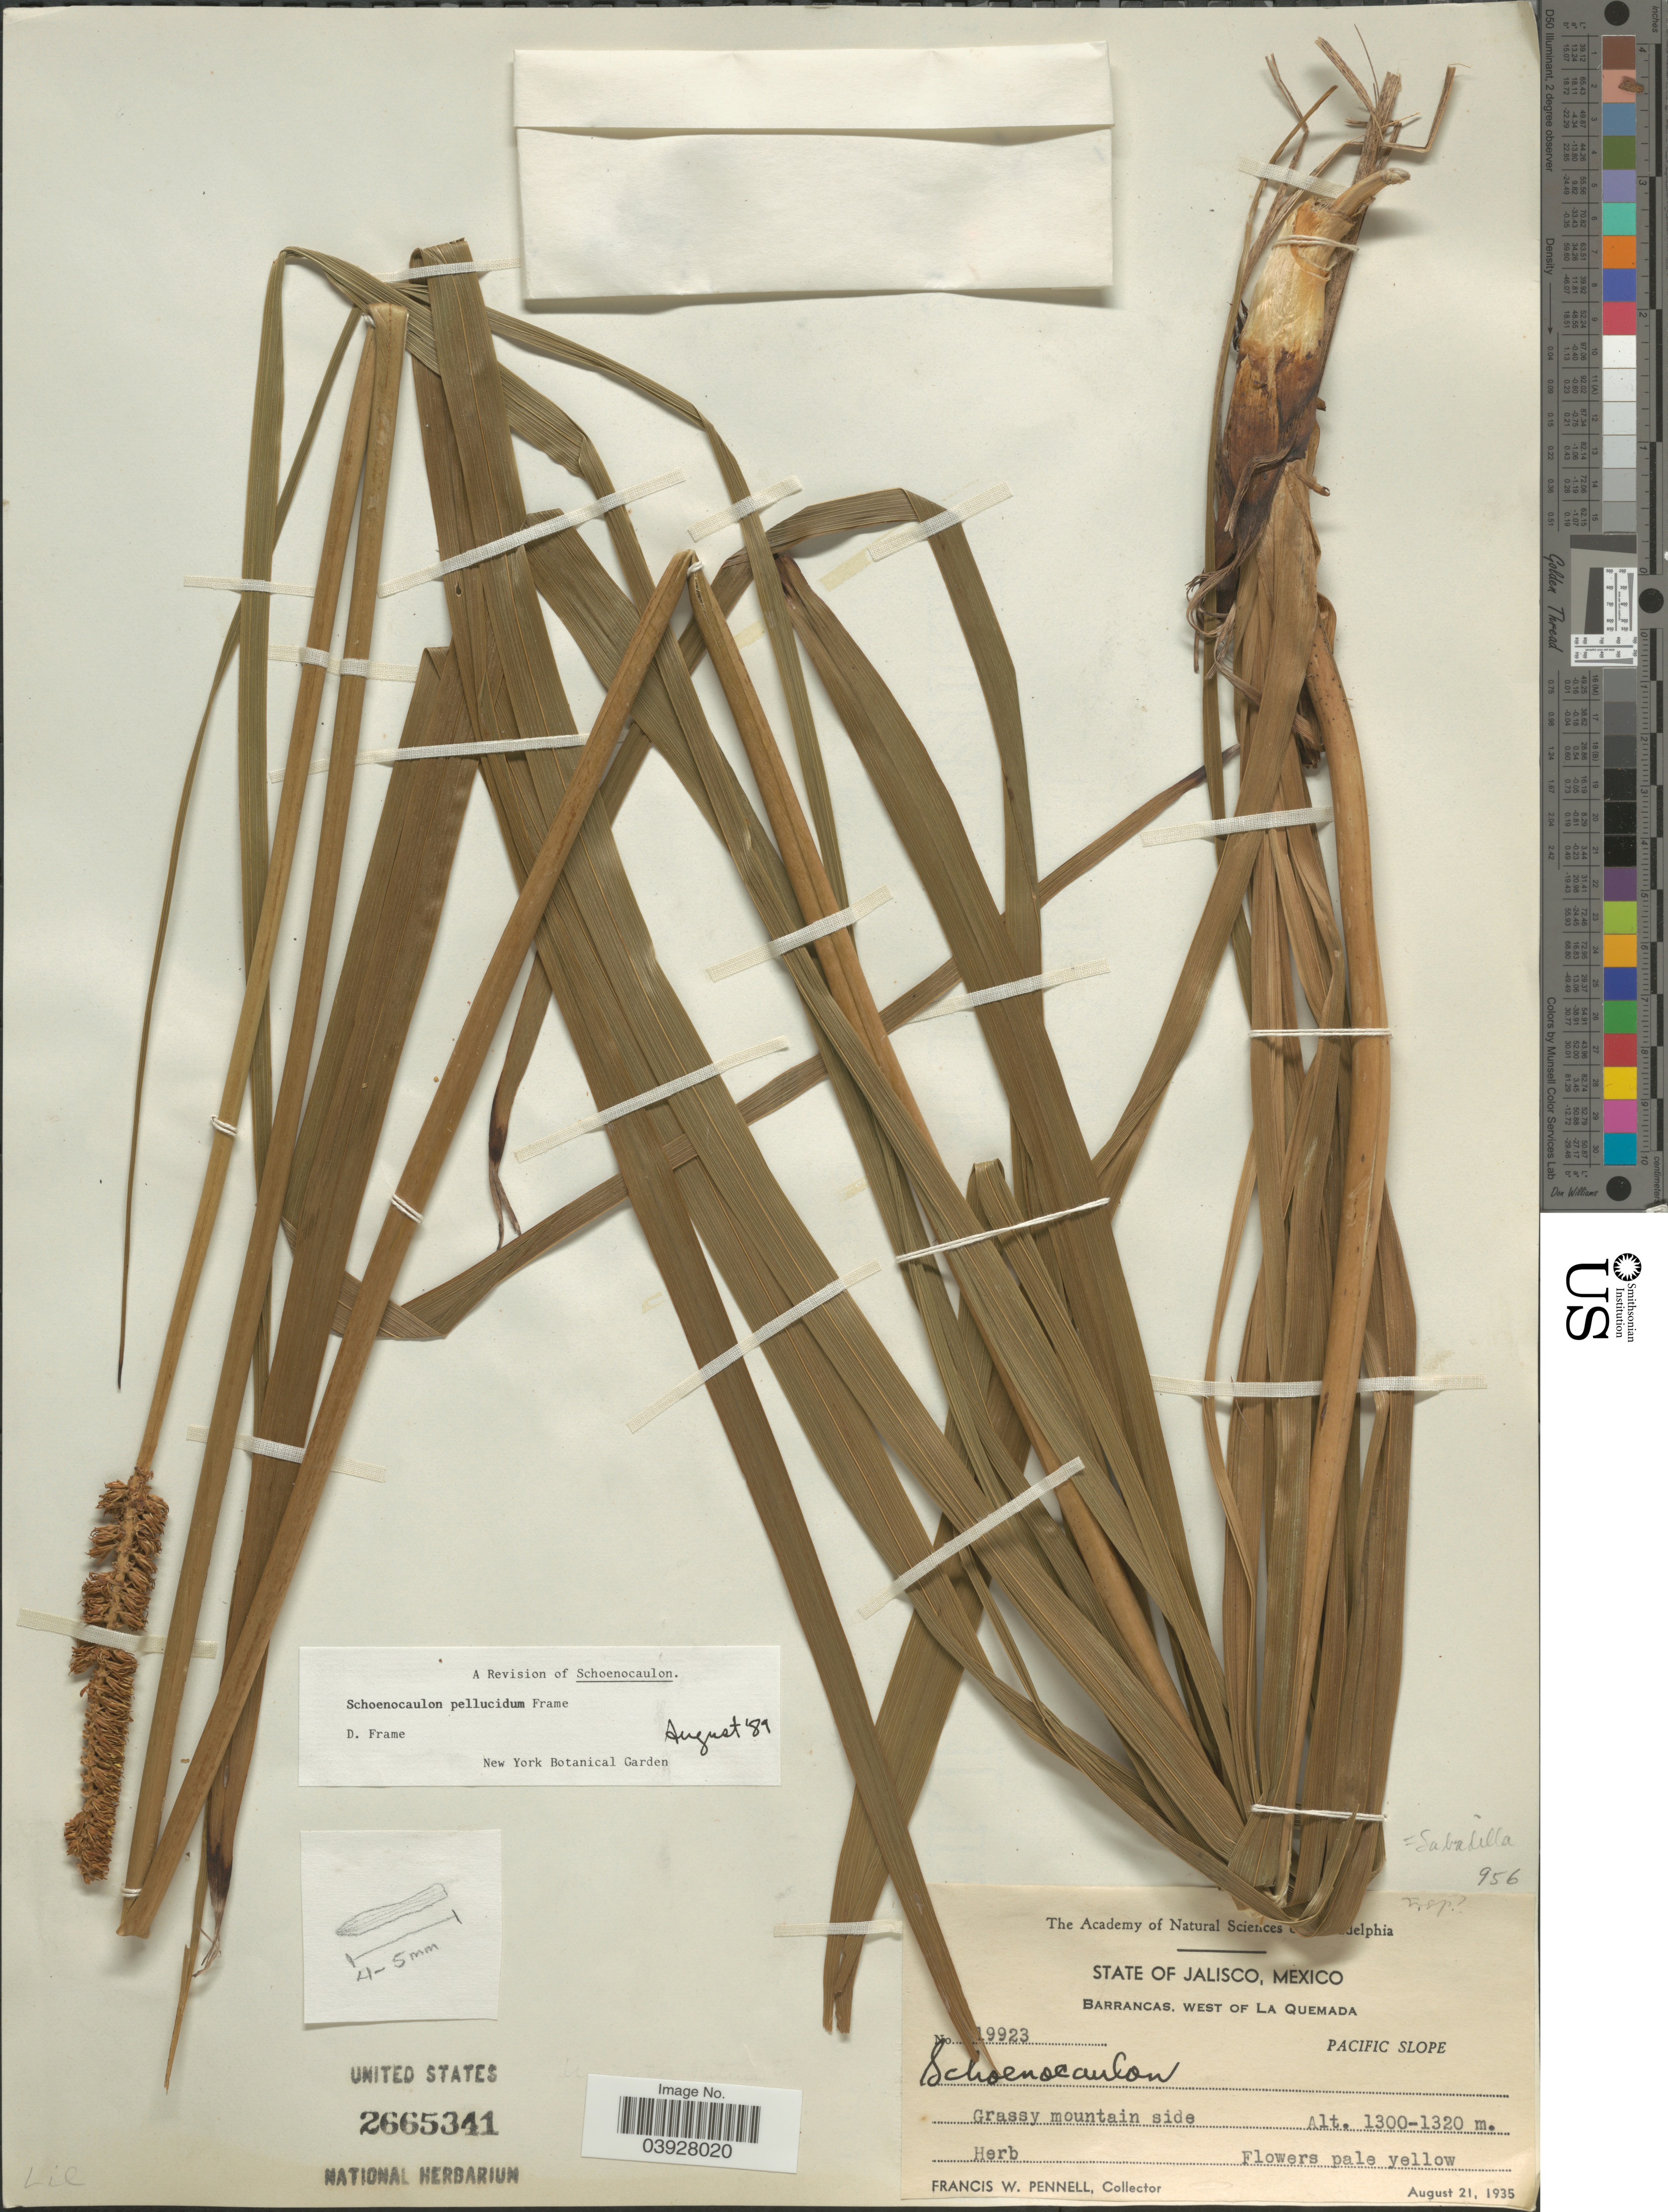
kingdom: Plantae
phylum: Tracheophyta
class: Liliopsida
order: Liliales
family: Melanthiaceae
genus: Schoenocaulon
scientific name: Schoenocaulon pellucidum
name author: Frame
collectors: F. W. Pennell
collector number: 19923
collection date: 1935-08-21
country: Mexico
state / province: Jalisco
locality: Barrancas, West of La Quemada.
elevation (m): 1300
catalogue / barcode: US 2665341